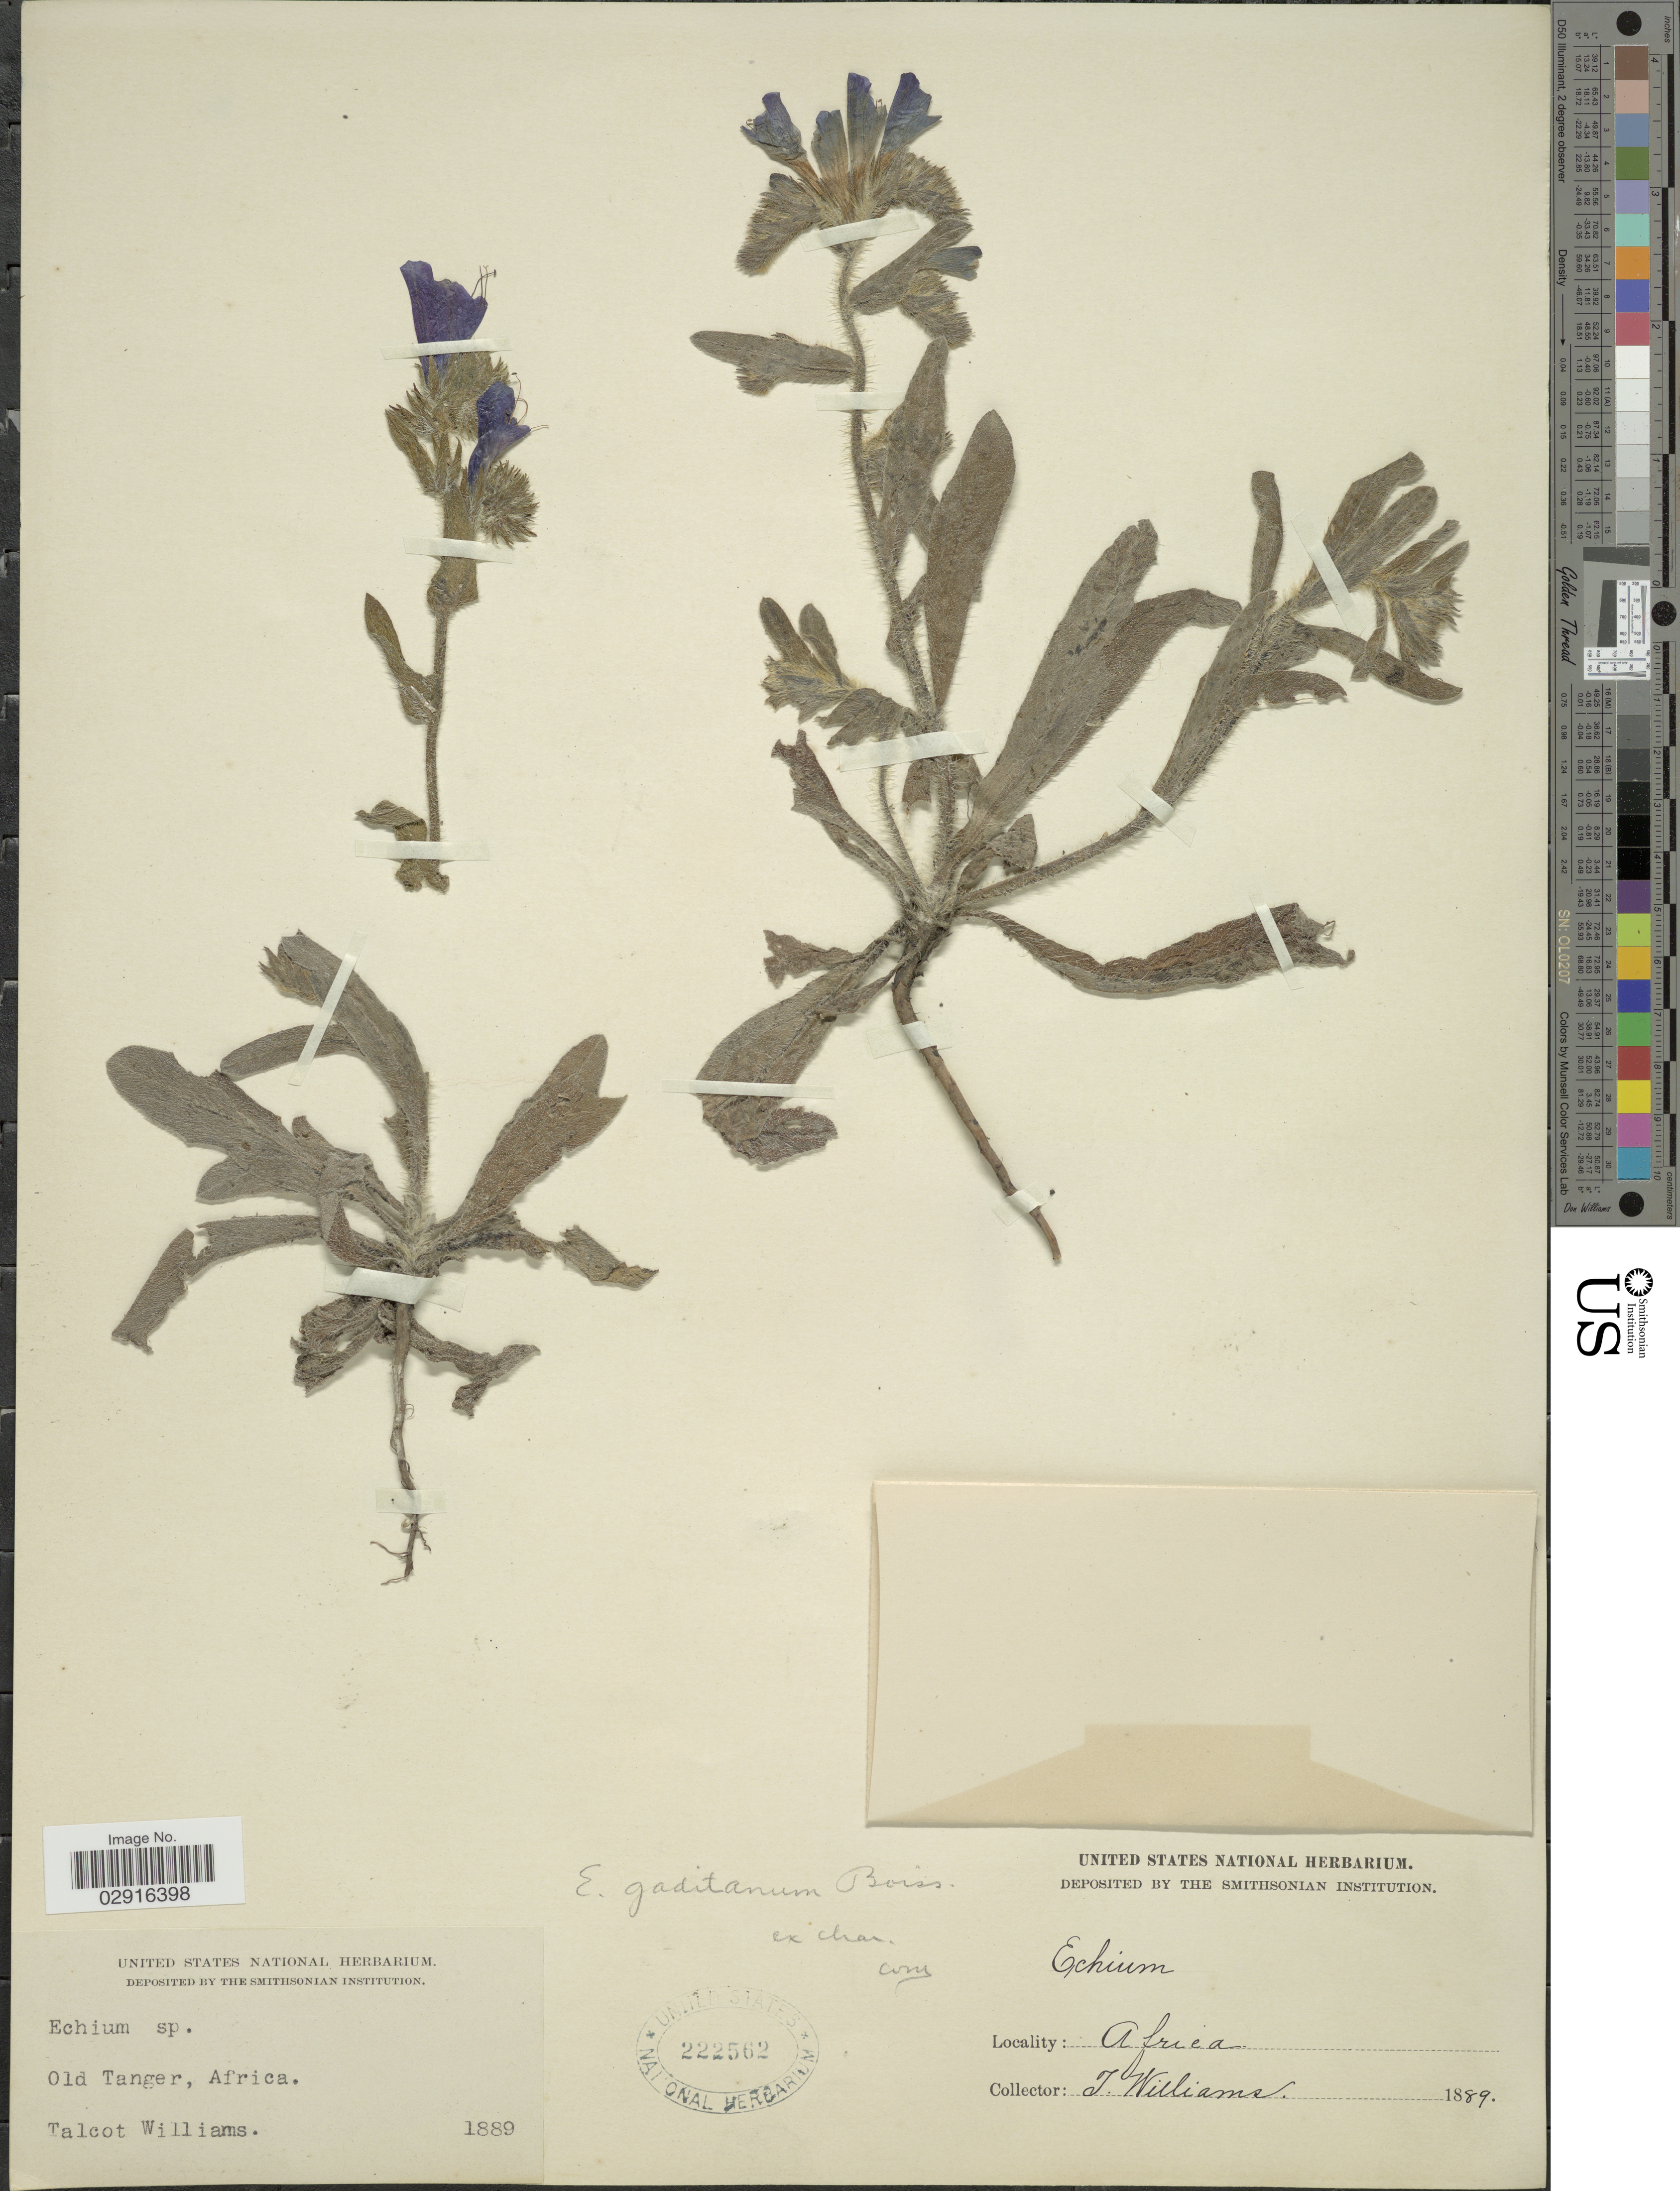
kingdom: Plantae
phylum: Tracheophyta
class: Magnoliopsida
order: Boraginales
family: Boraginaceae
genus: Echium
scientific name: Echium gaditanum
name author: Boiss.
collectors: T. Williams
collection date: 1889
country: Morocco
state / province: Tanger-Tétouan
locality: Old Tanger, Africa.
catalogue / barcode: US 222562